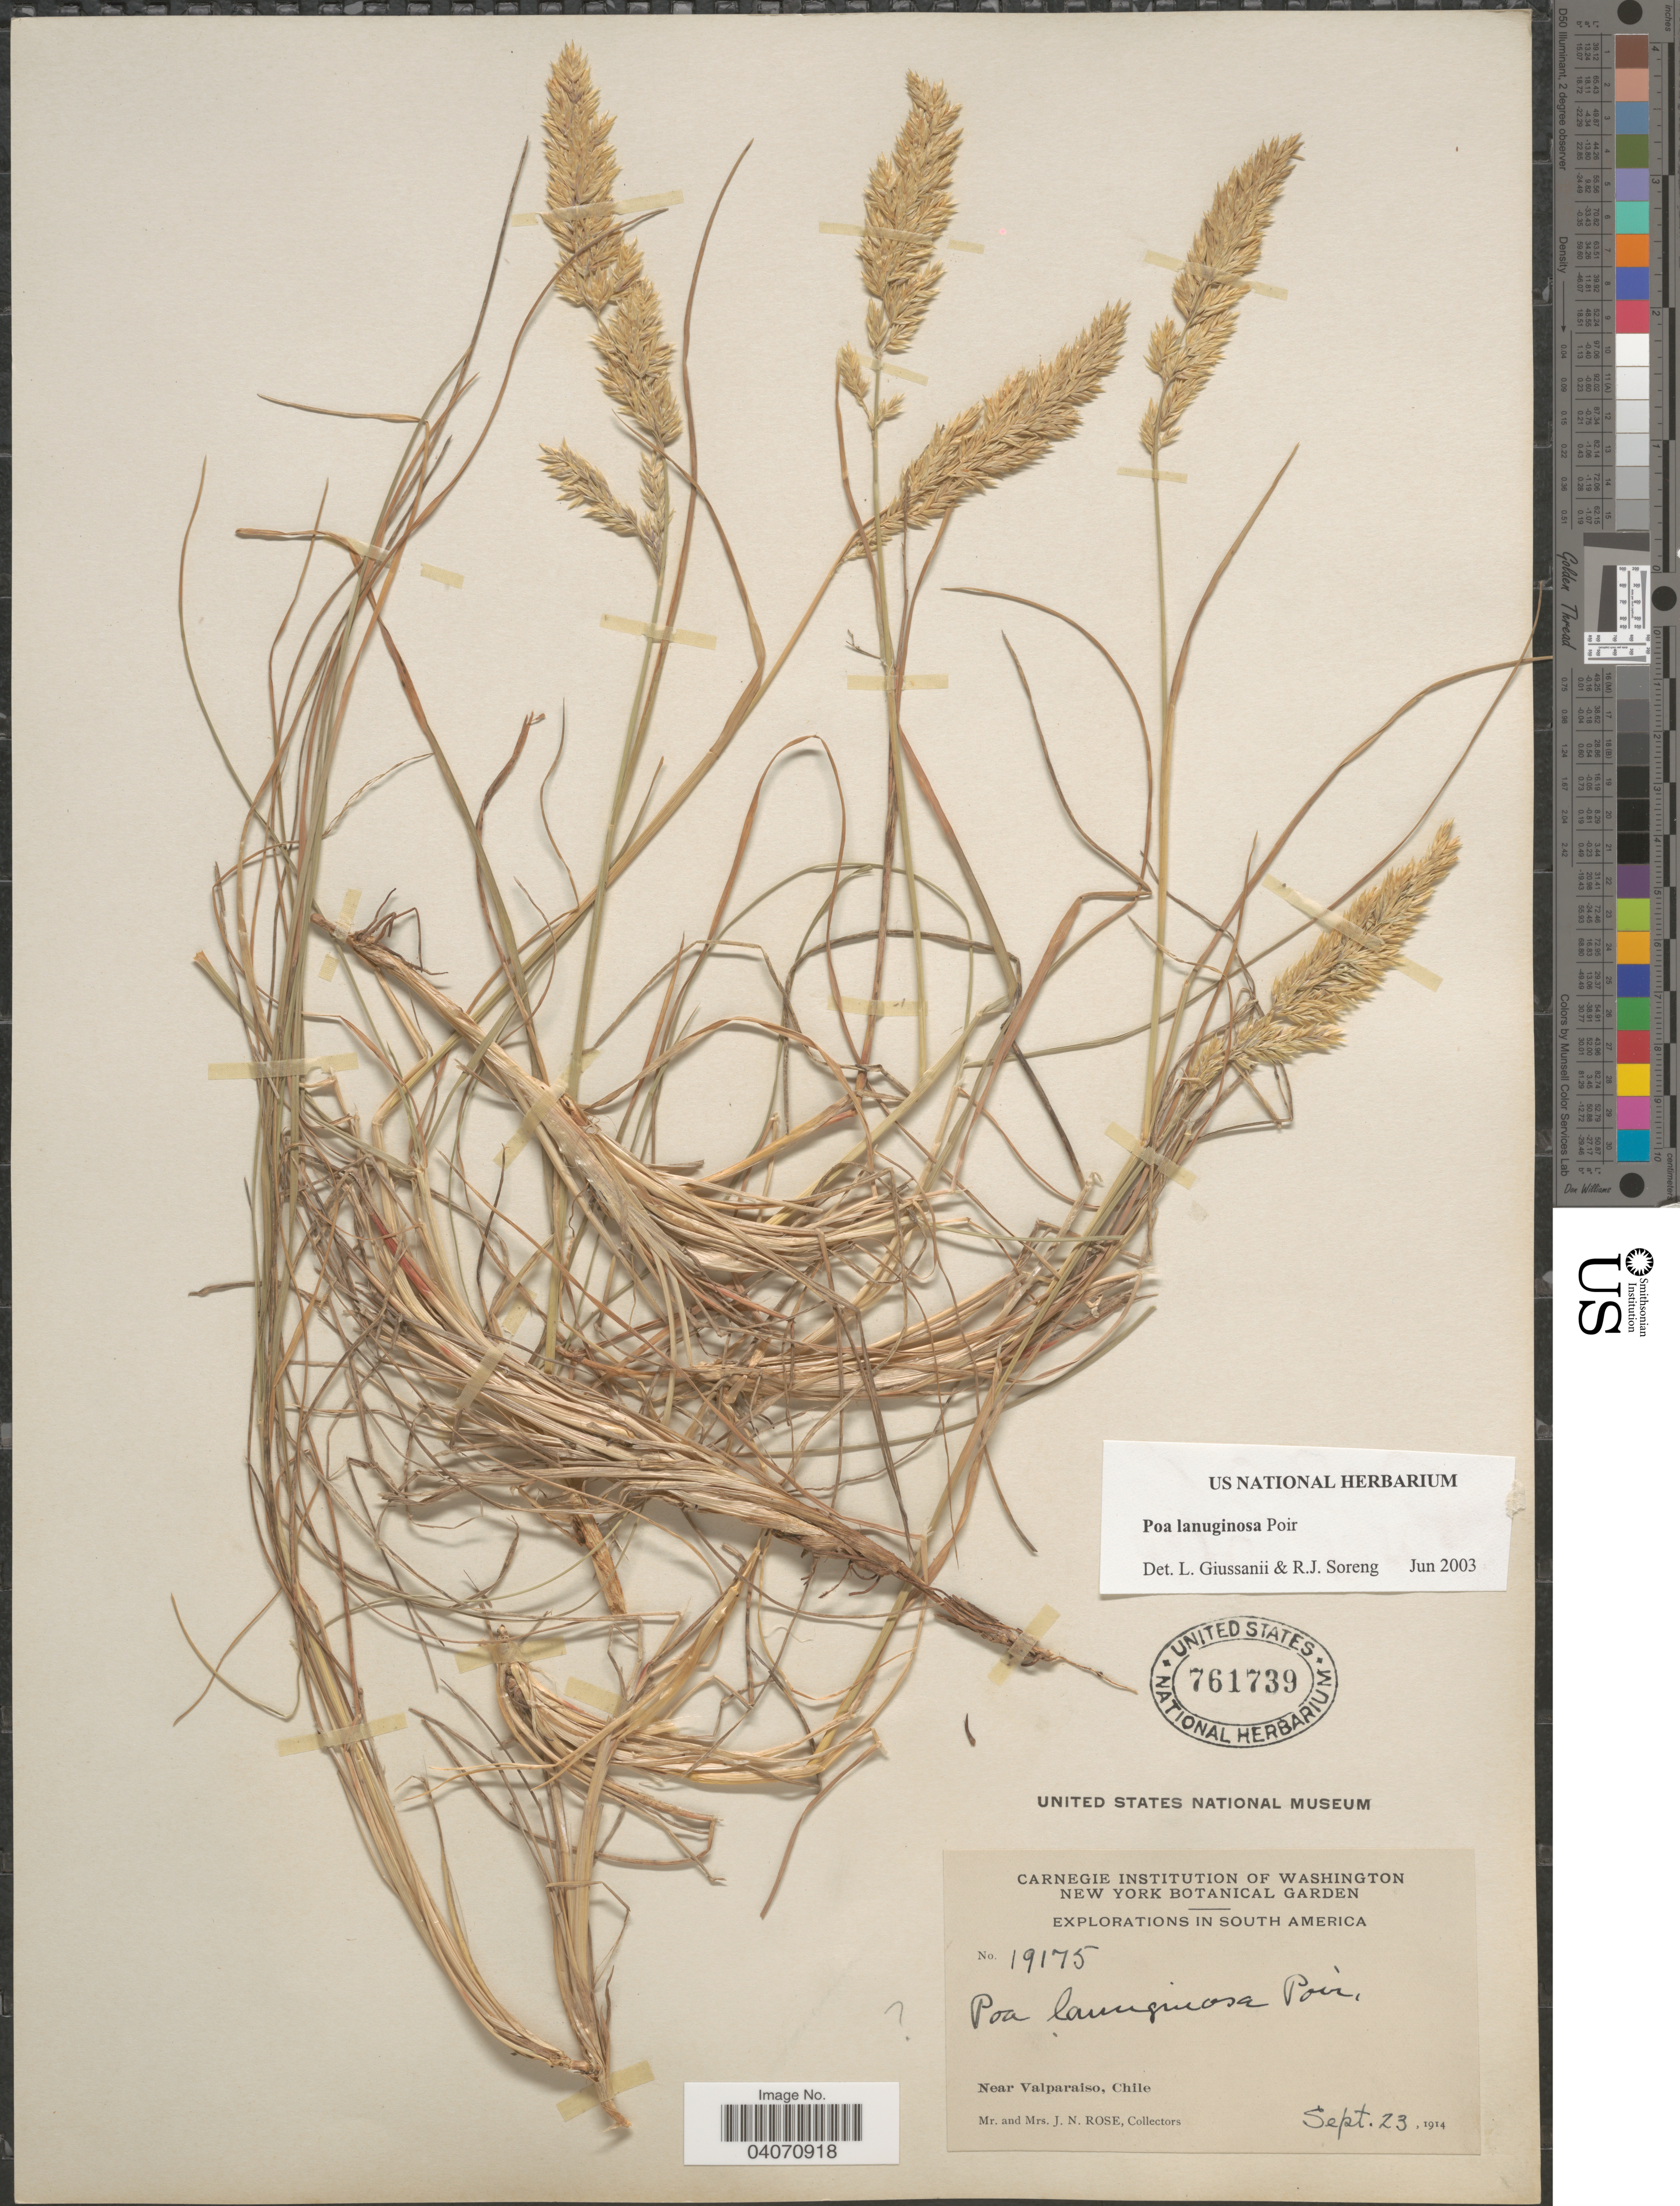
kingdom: Plantae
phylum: Tracheophyta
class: Liliopsida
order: Poales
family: Poaceae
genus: Poa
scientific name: Poa lanuginosa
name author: Poir.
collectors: J. N. Rose & L. B. Rose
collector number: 19175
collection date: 1914-09-23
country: Chile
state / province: Valparaíso (V)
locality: Explorations in South America.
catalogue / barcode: US 761739